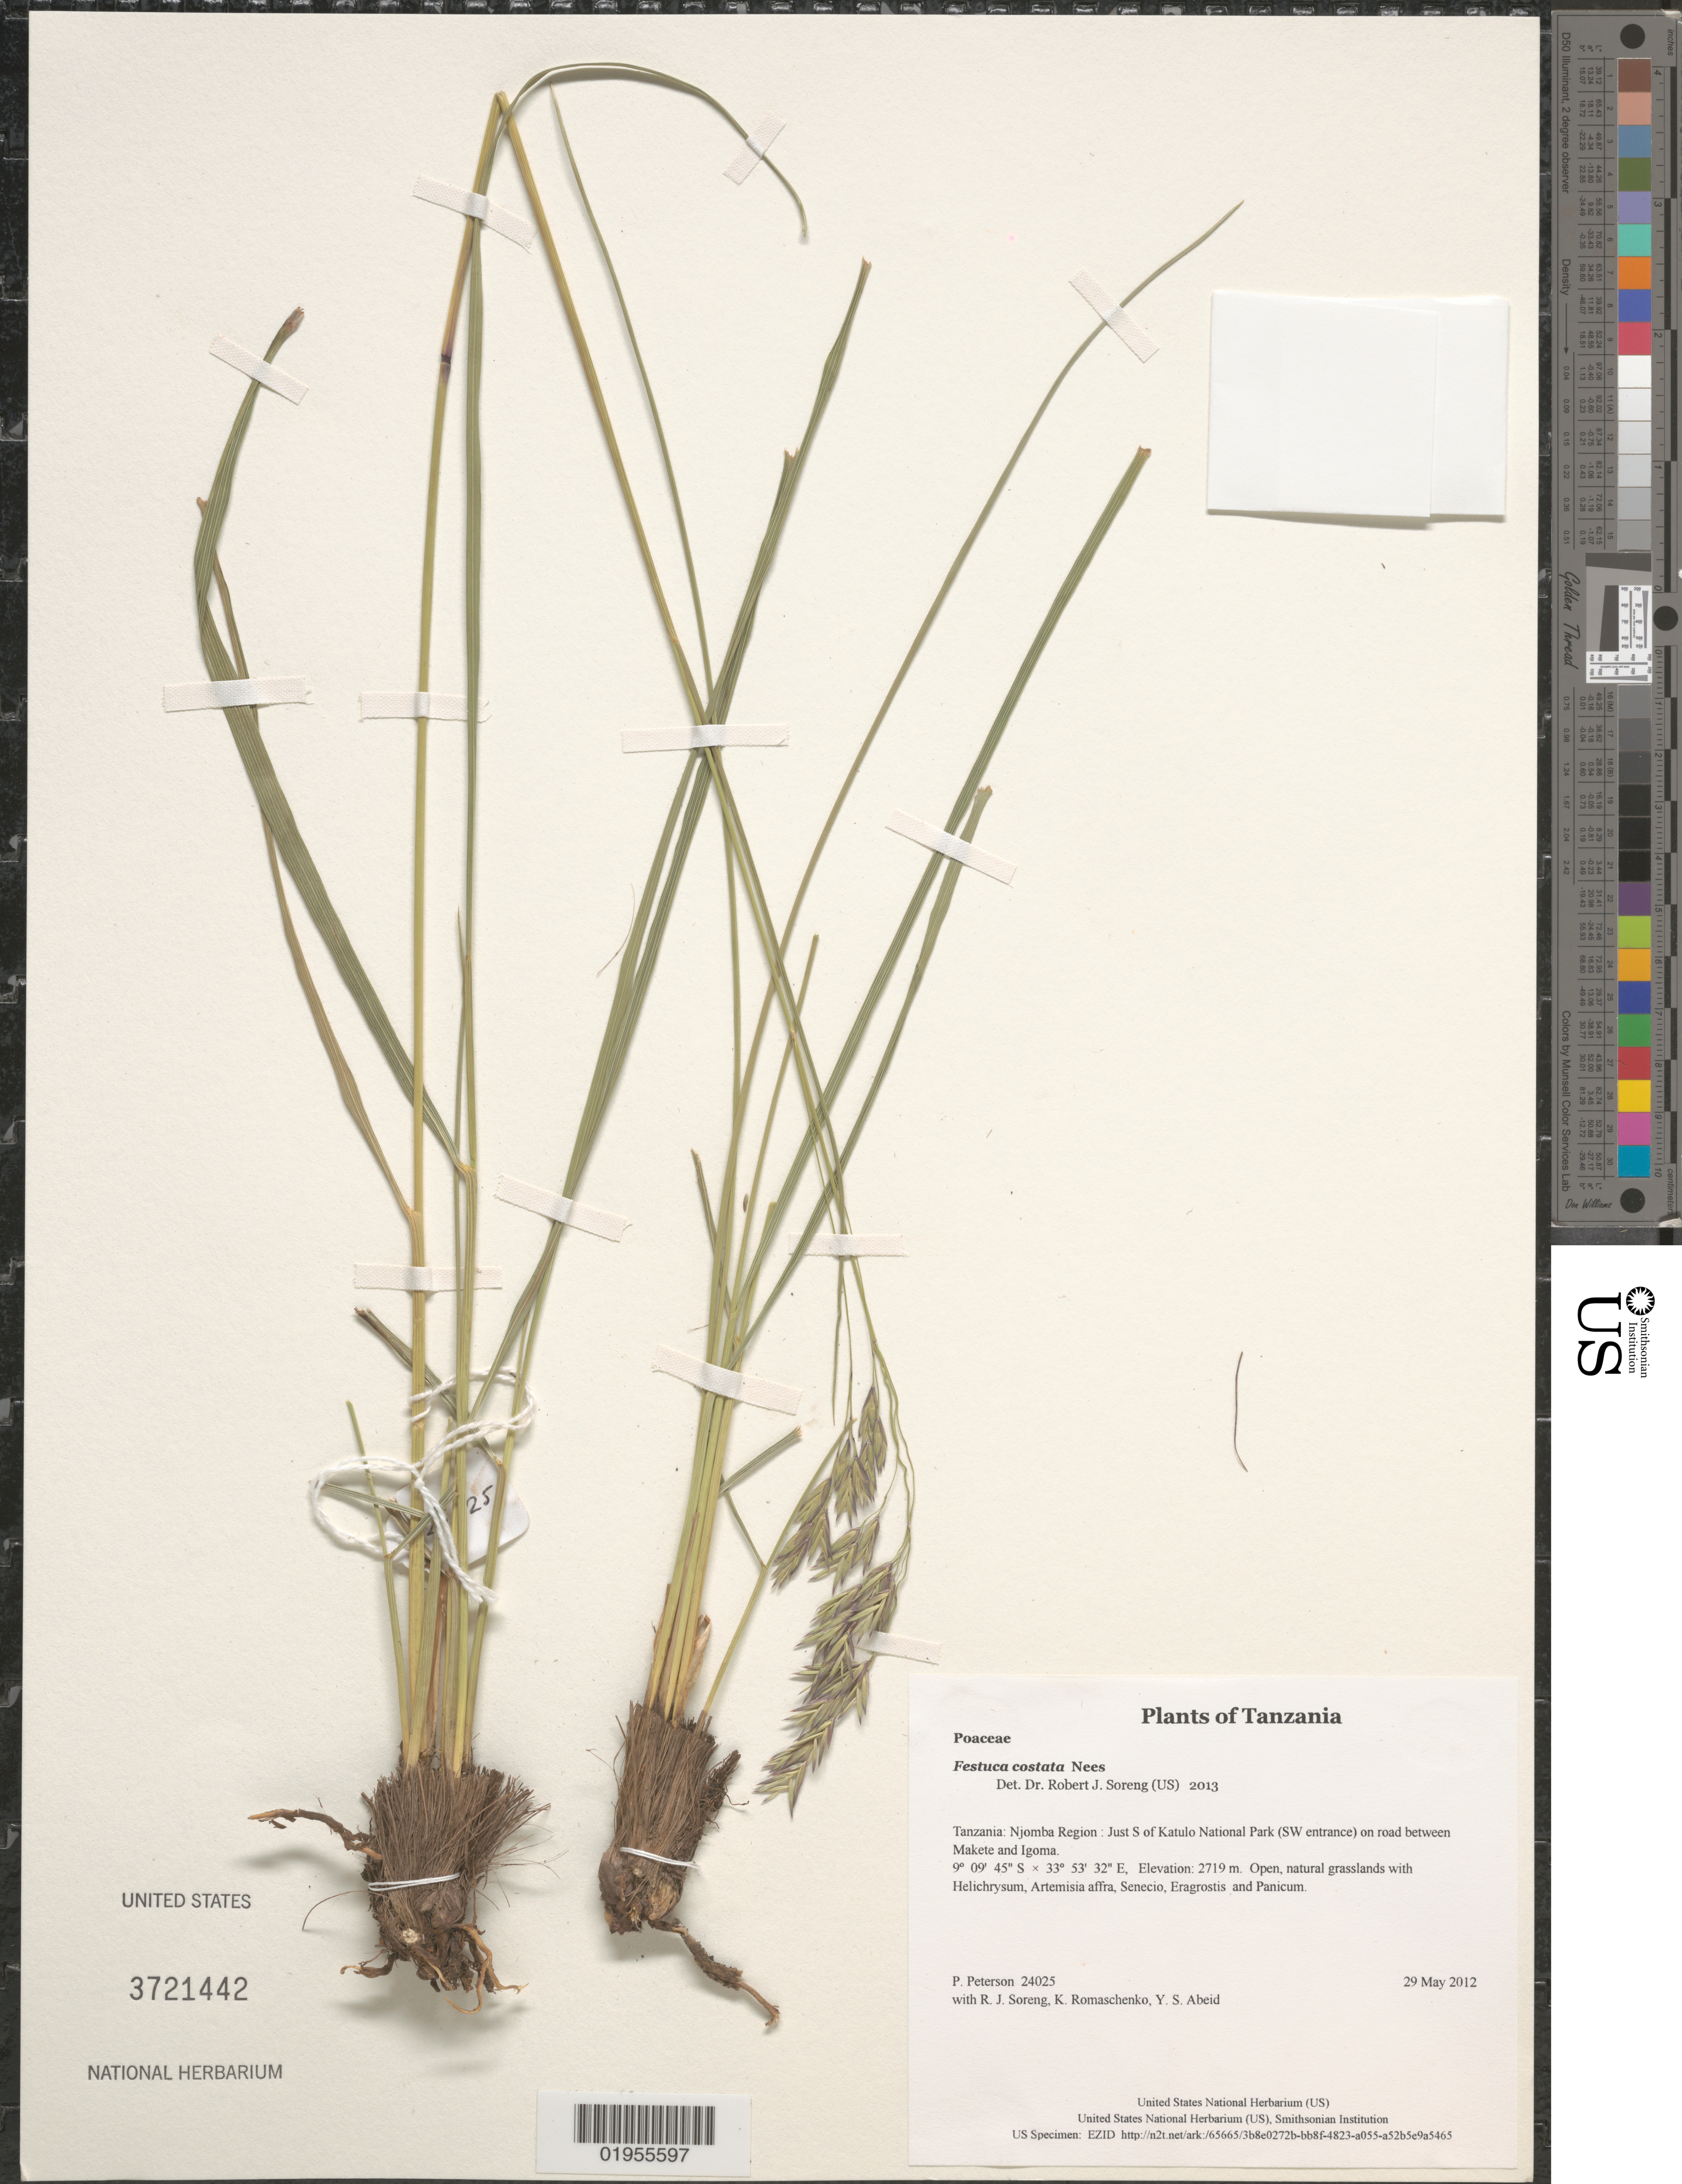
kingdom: Plantae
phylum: Tracheophyta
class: Liliopsida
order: Poales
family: Poaceae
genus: Festuca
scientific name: Festuca costata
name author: Nees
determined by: Soreng, Robert J., Research Associate (BOT), Smithsonian Institution - National Museum of Natural History (UNITED STATES)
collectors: P. M. Peterson, R. J. Soreng, K. Romaschenko & Y. Abeid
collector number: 24025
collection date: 2012-05-29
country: Tanzania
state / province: Njombe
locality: Just S of Katulo National Park (SW entrance) on road between Makete and Igoma.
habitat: Open, natural grasslands with Helichrysum, Artemisia affra, Senecio, Eragrostis and Panicum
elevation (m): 2719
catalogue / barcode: US 3721442